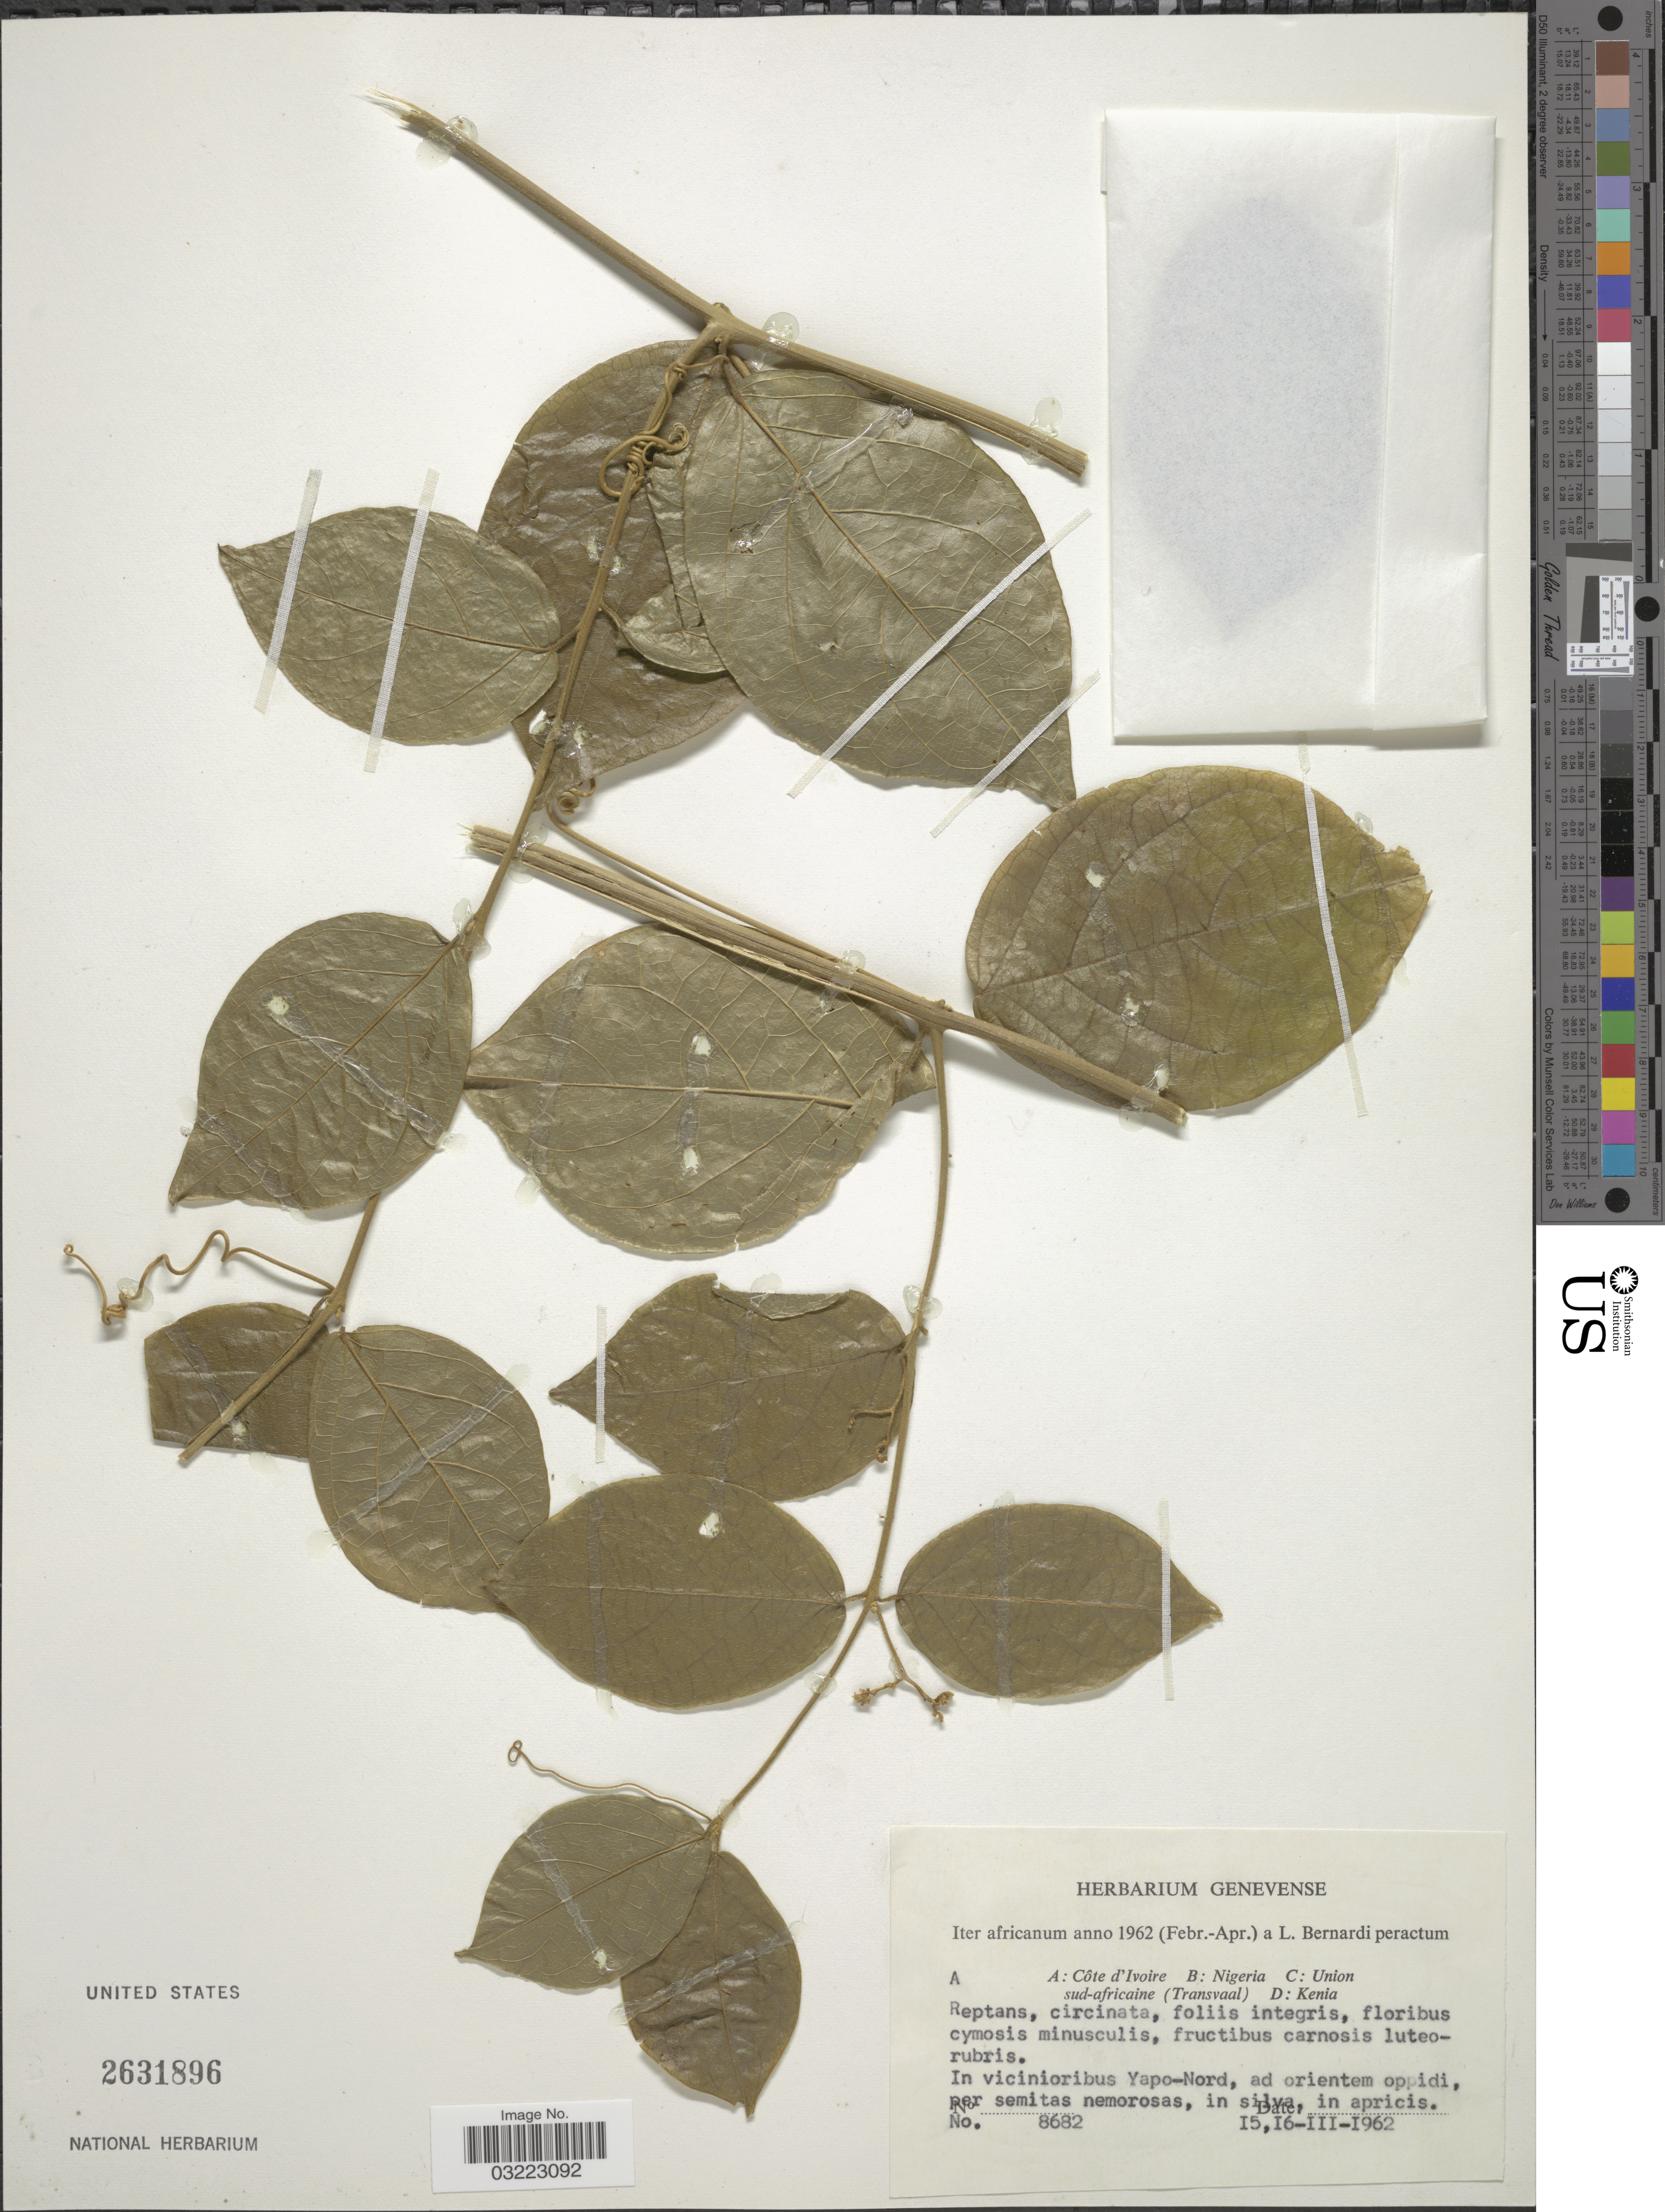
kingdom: Plantae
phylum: Tracheophyta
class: Magnoliopsida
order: Icacinales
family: Icacinaceae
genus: Iodes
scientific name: Iodes liberica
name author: Stapf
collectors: L. Bernardi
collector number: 8682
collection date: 1962-03-15/1962-03-16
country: Ivory Coast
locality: Côte d'Ivoire. In vicinioribus Yapo-Nord, ad orientem oppidi, per semitas nemorosas, in silva, in apricis.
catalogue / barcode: US 2631896